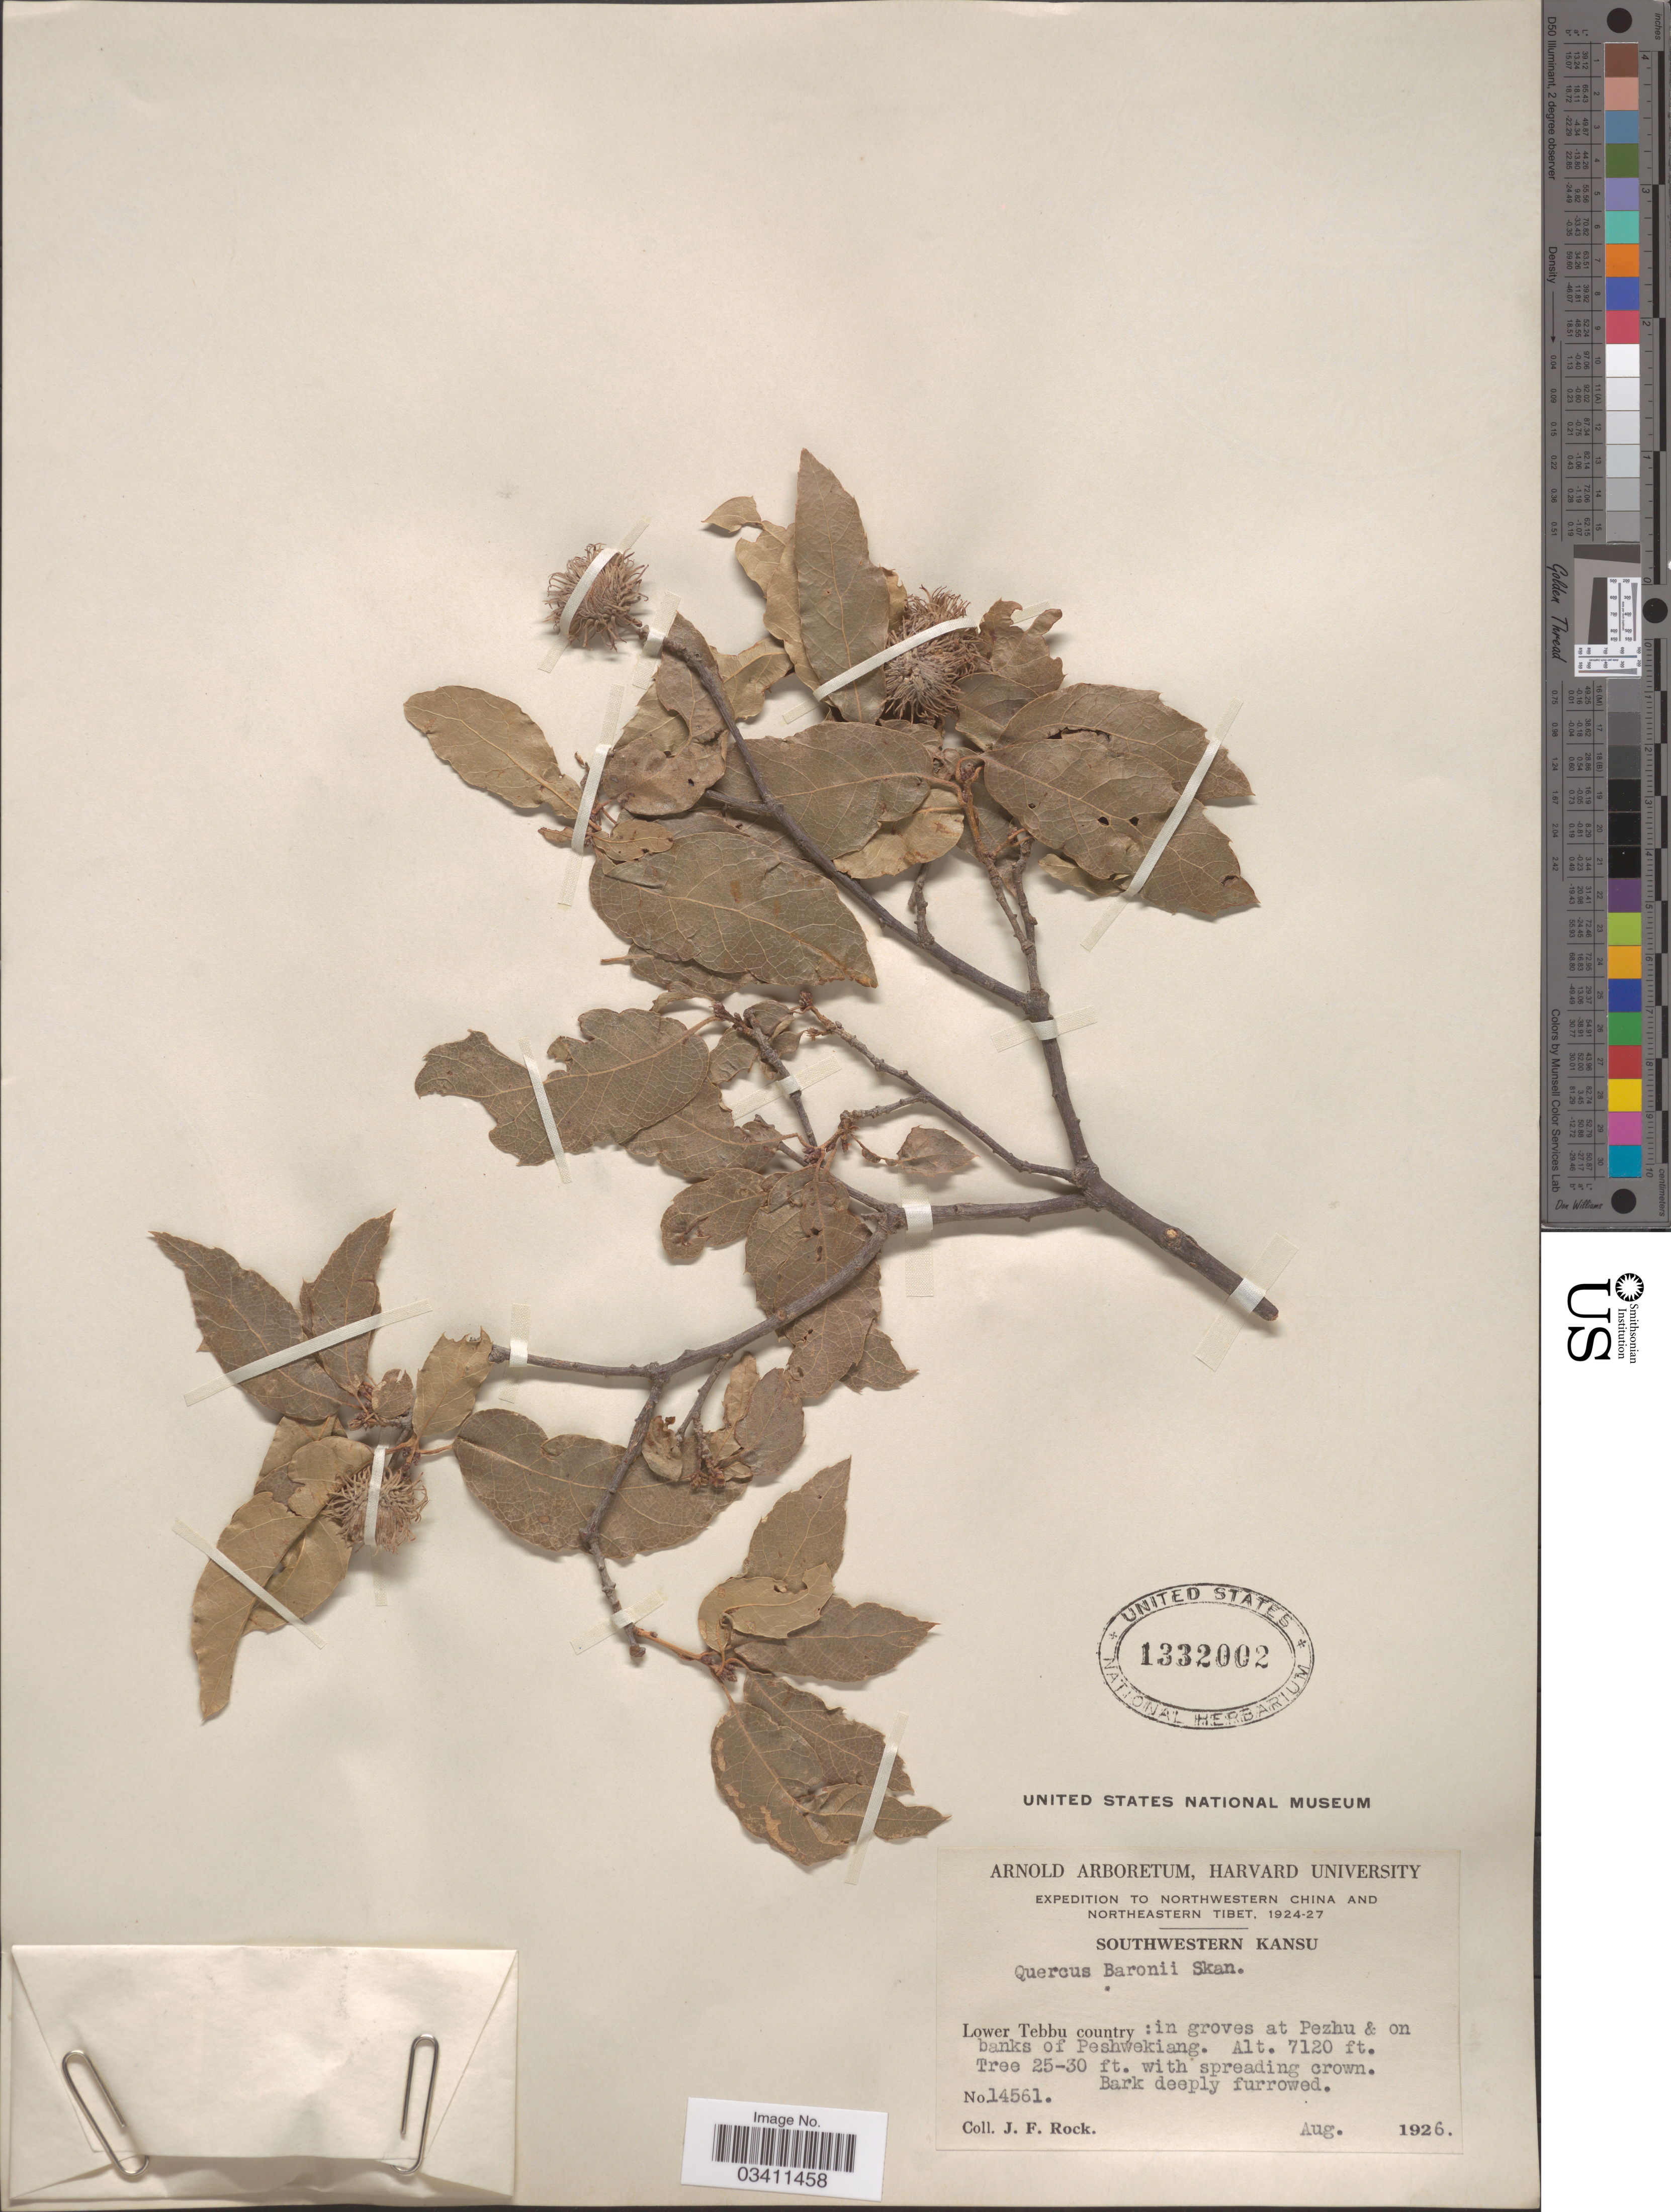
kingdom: Plantae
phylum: Tracheophyta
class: Magnoliopsida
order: Fagales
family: Fagaceae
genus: Quercus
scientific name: Quercus baronii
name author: Skan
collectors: J. Rock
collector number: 14561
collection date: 1926-08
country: China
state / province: Gansu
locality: Northwestern China. Southwestern Kansu. Lower Tebbu country: in groves at Pezhu & on banks of Peshwekiang.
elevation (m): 2170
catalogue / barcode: US 1332002